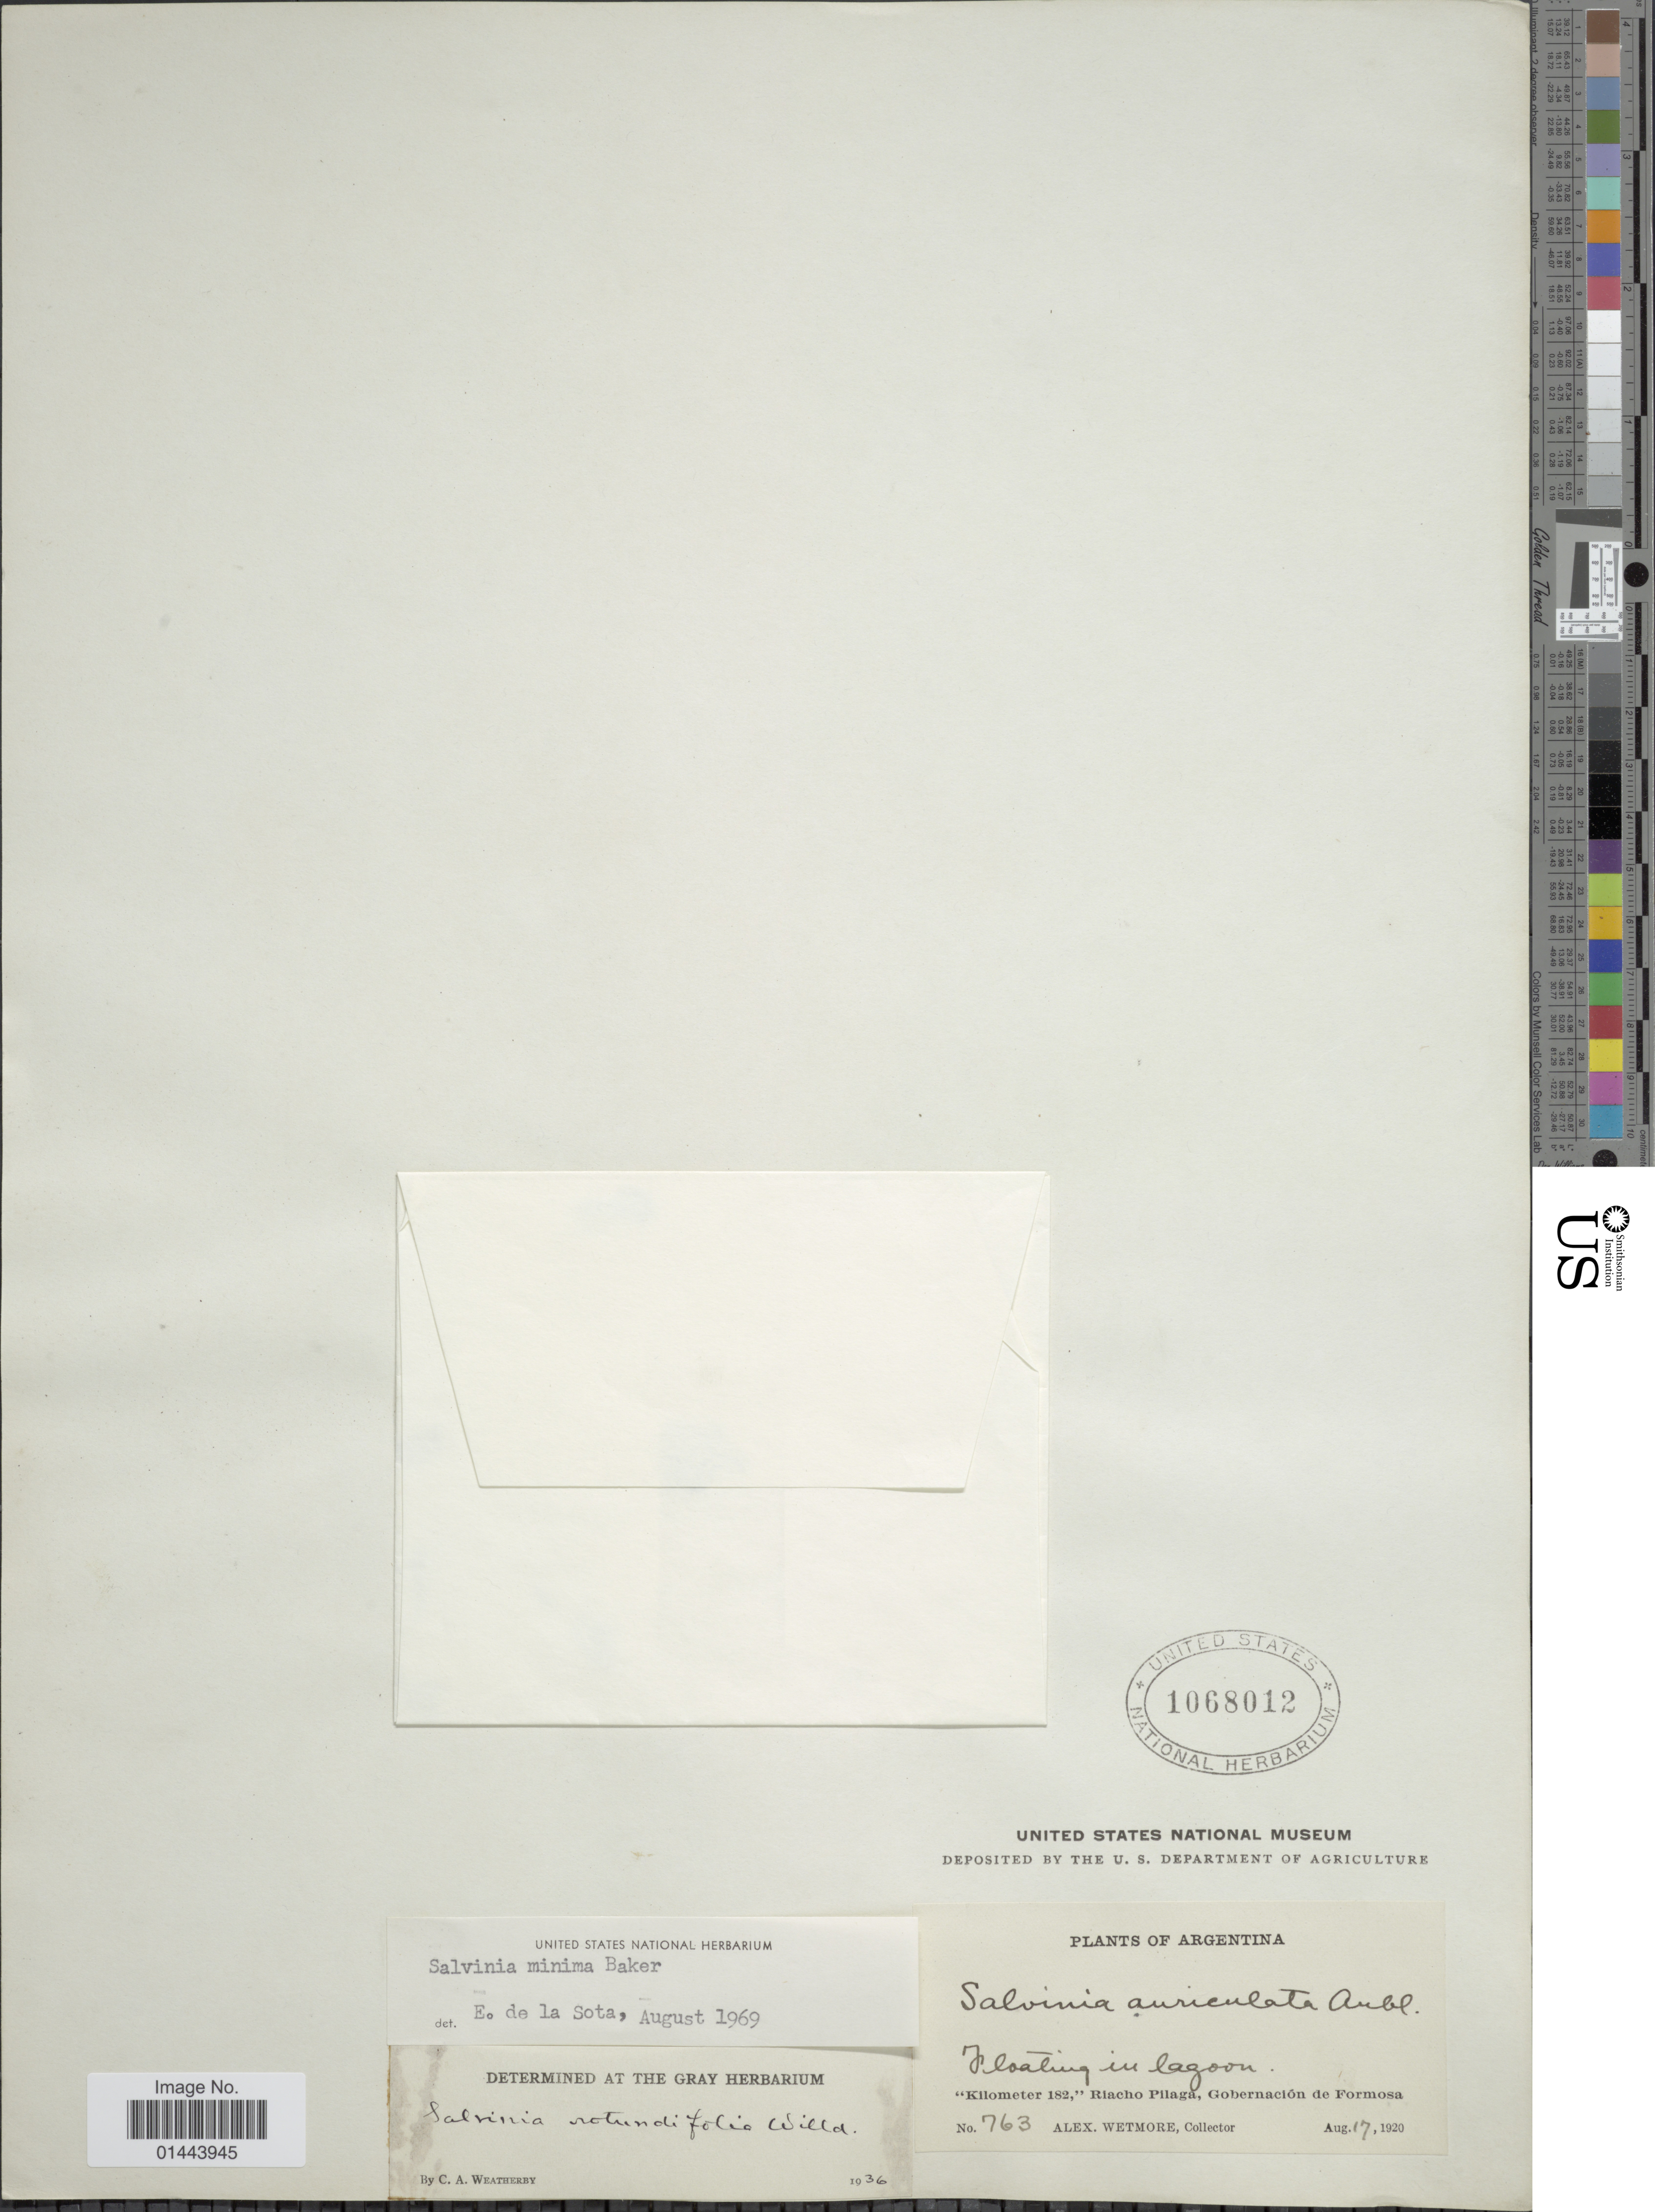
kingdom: Plantae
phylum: Tracheophyta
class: Polypodiopsida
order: Salviniales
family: Salviniaceae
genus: Salvinia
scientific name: Salvinia minima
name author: Baker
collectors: A. Wetmore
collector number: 763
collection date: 1920-08-17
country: Argentina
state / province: Formosa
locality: lagoon, "Kilomter 182", Riacho Pilaga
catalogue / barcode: US 1068012